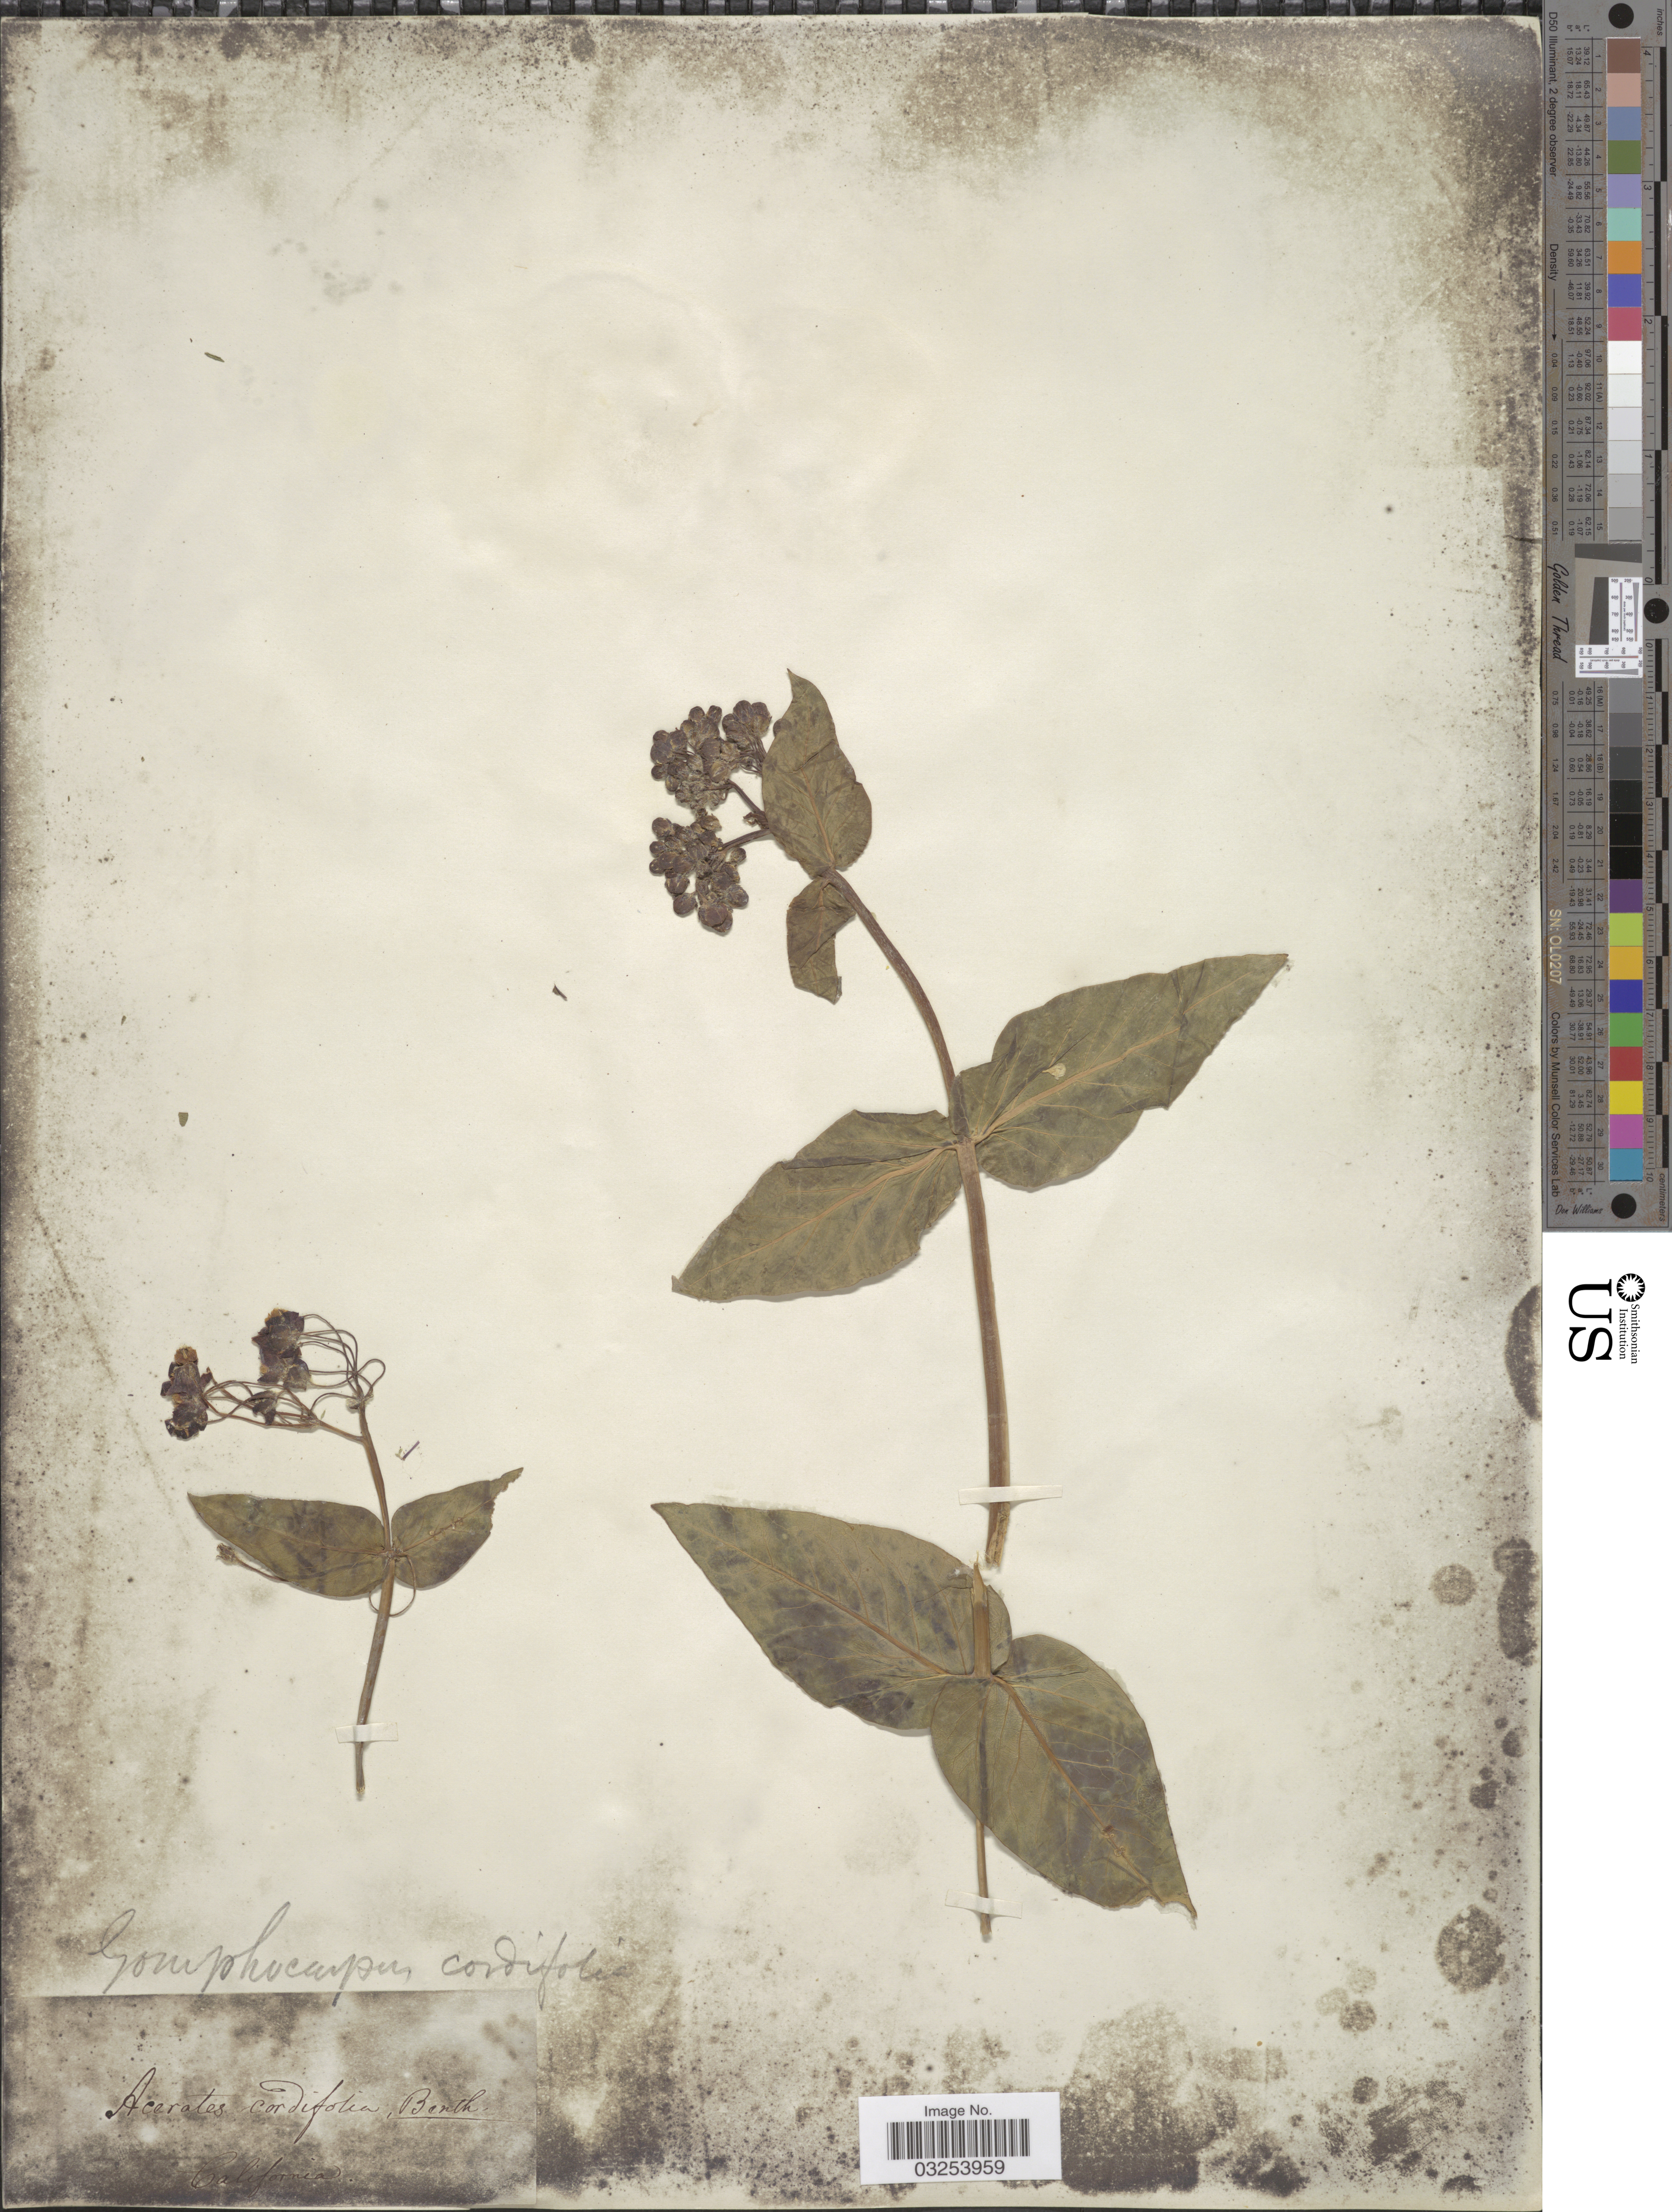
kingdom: Plantae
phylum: Tracheophyta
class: Magnoliopsida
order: Gentianales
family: Apocynaceae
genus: Asclepias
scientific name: Asclepias cordifolia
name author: (Benth.) Jeps.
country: United States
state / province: California